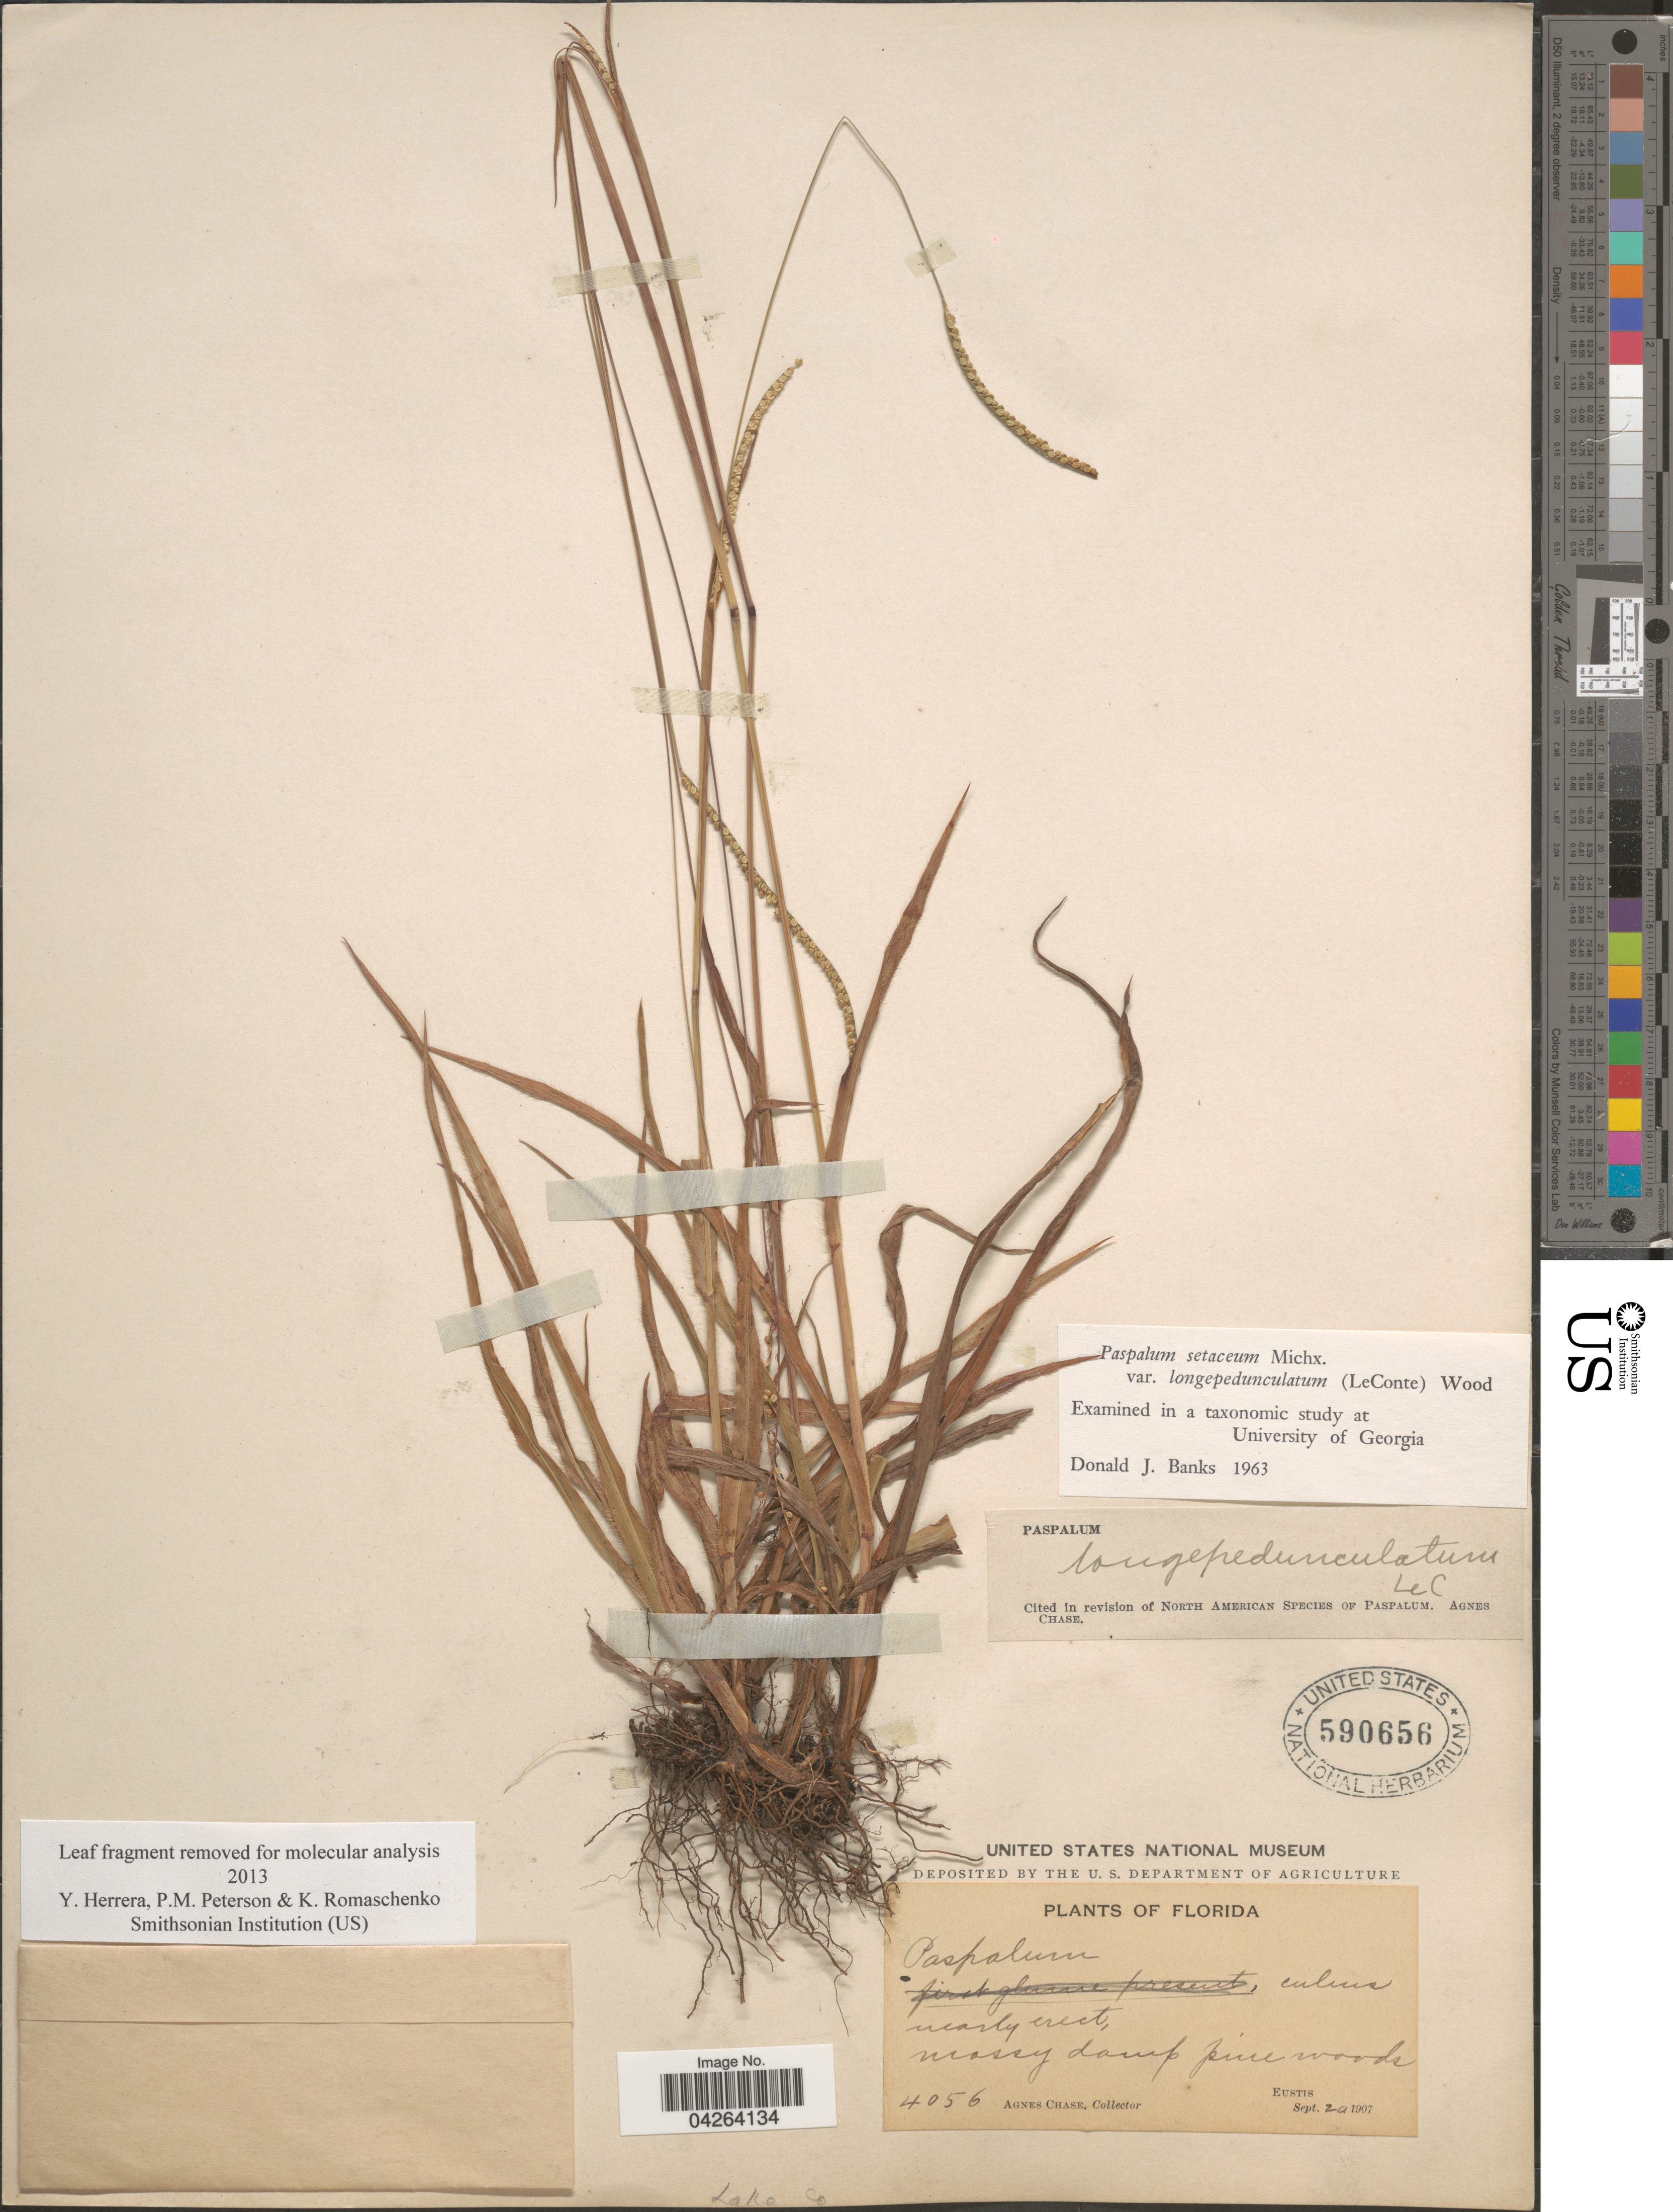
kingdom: Plantae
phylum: Tracheophyta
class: Liliopsida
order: Poales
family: Poaceae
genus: Paspalum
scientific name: Paspalum setaceum var. longipedunculatum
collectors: A. Chase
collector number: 4056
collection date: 1907-09-20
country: United States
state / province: Florida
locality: Eustis. Lake Co.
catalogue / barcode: US 590656